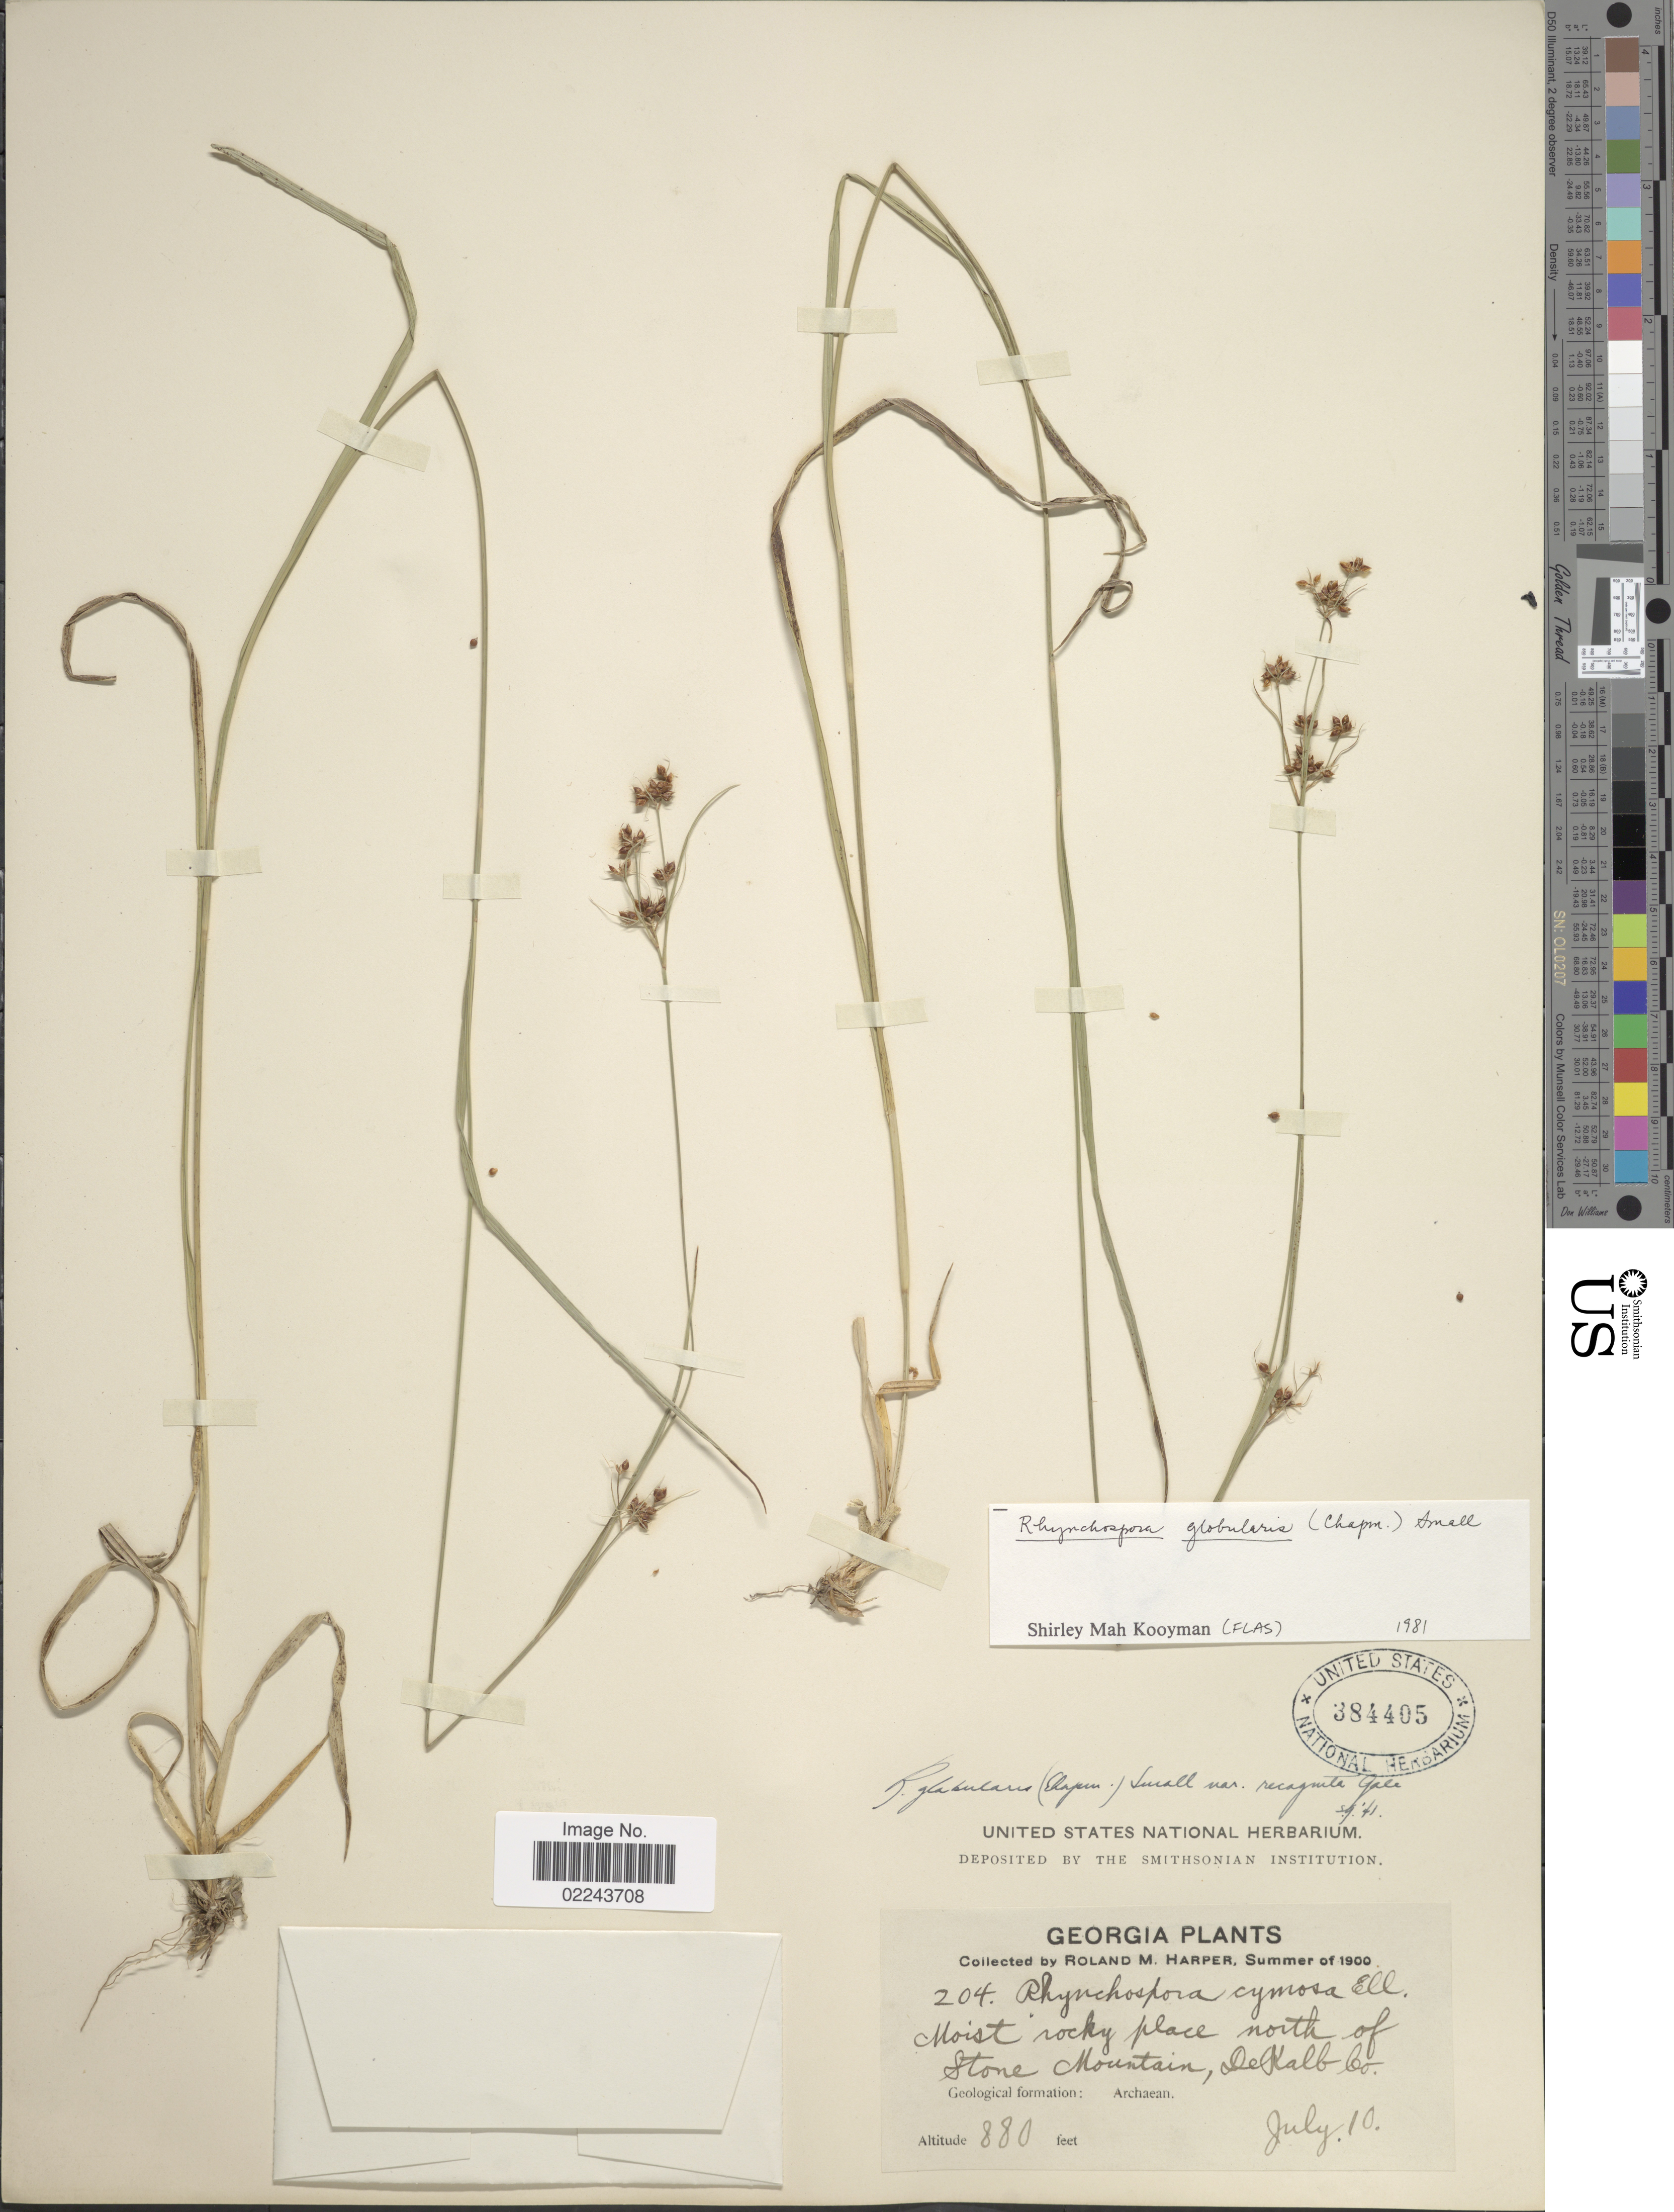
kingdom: Plantae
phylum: Tracheophyta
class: Liliopsida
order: Poales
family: Cyperaceae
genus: Rhynchospora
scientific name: Rhynchospora globularis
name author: (Chapm.) Small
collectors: R. M. Harper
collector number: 204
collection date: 1900-07-10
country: United States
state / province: Georgia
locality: North of Stone Mountain, De Kalb Co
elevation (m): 268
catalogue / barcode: US 384405